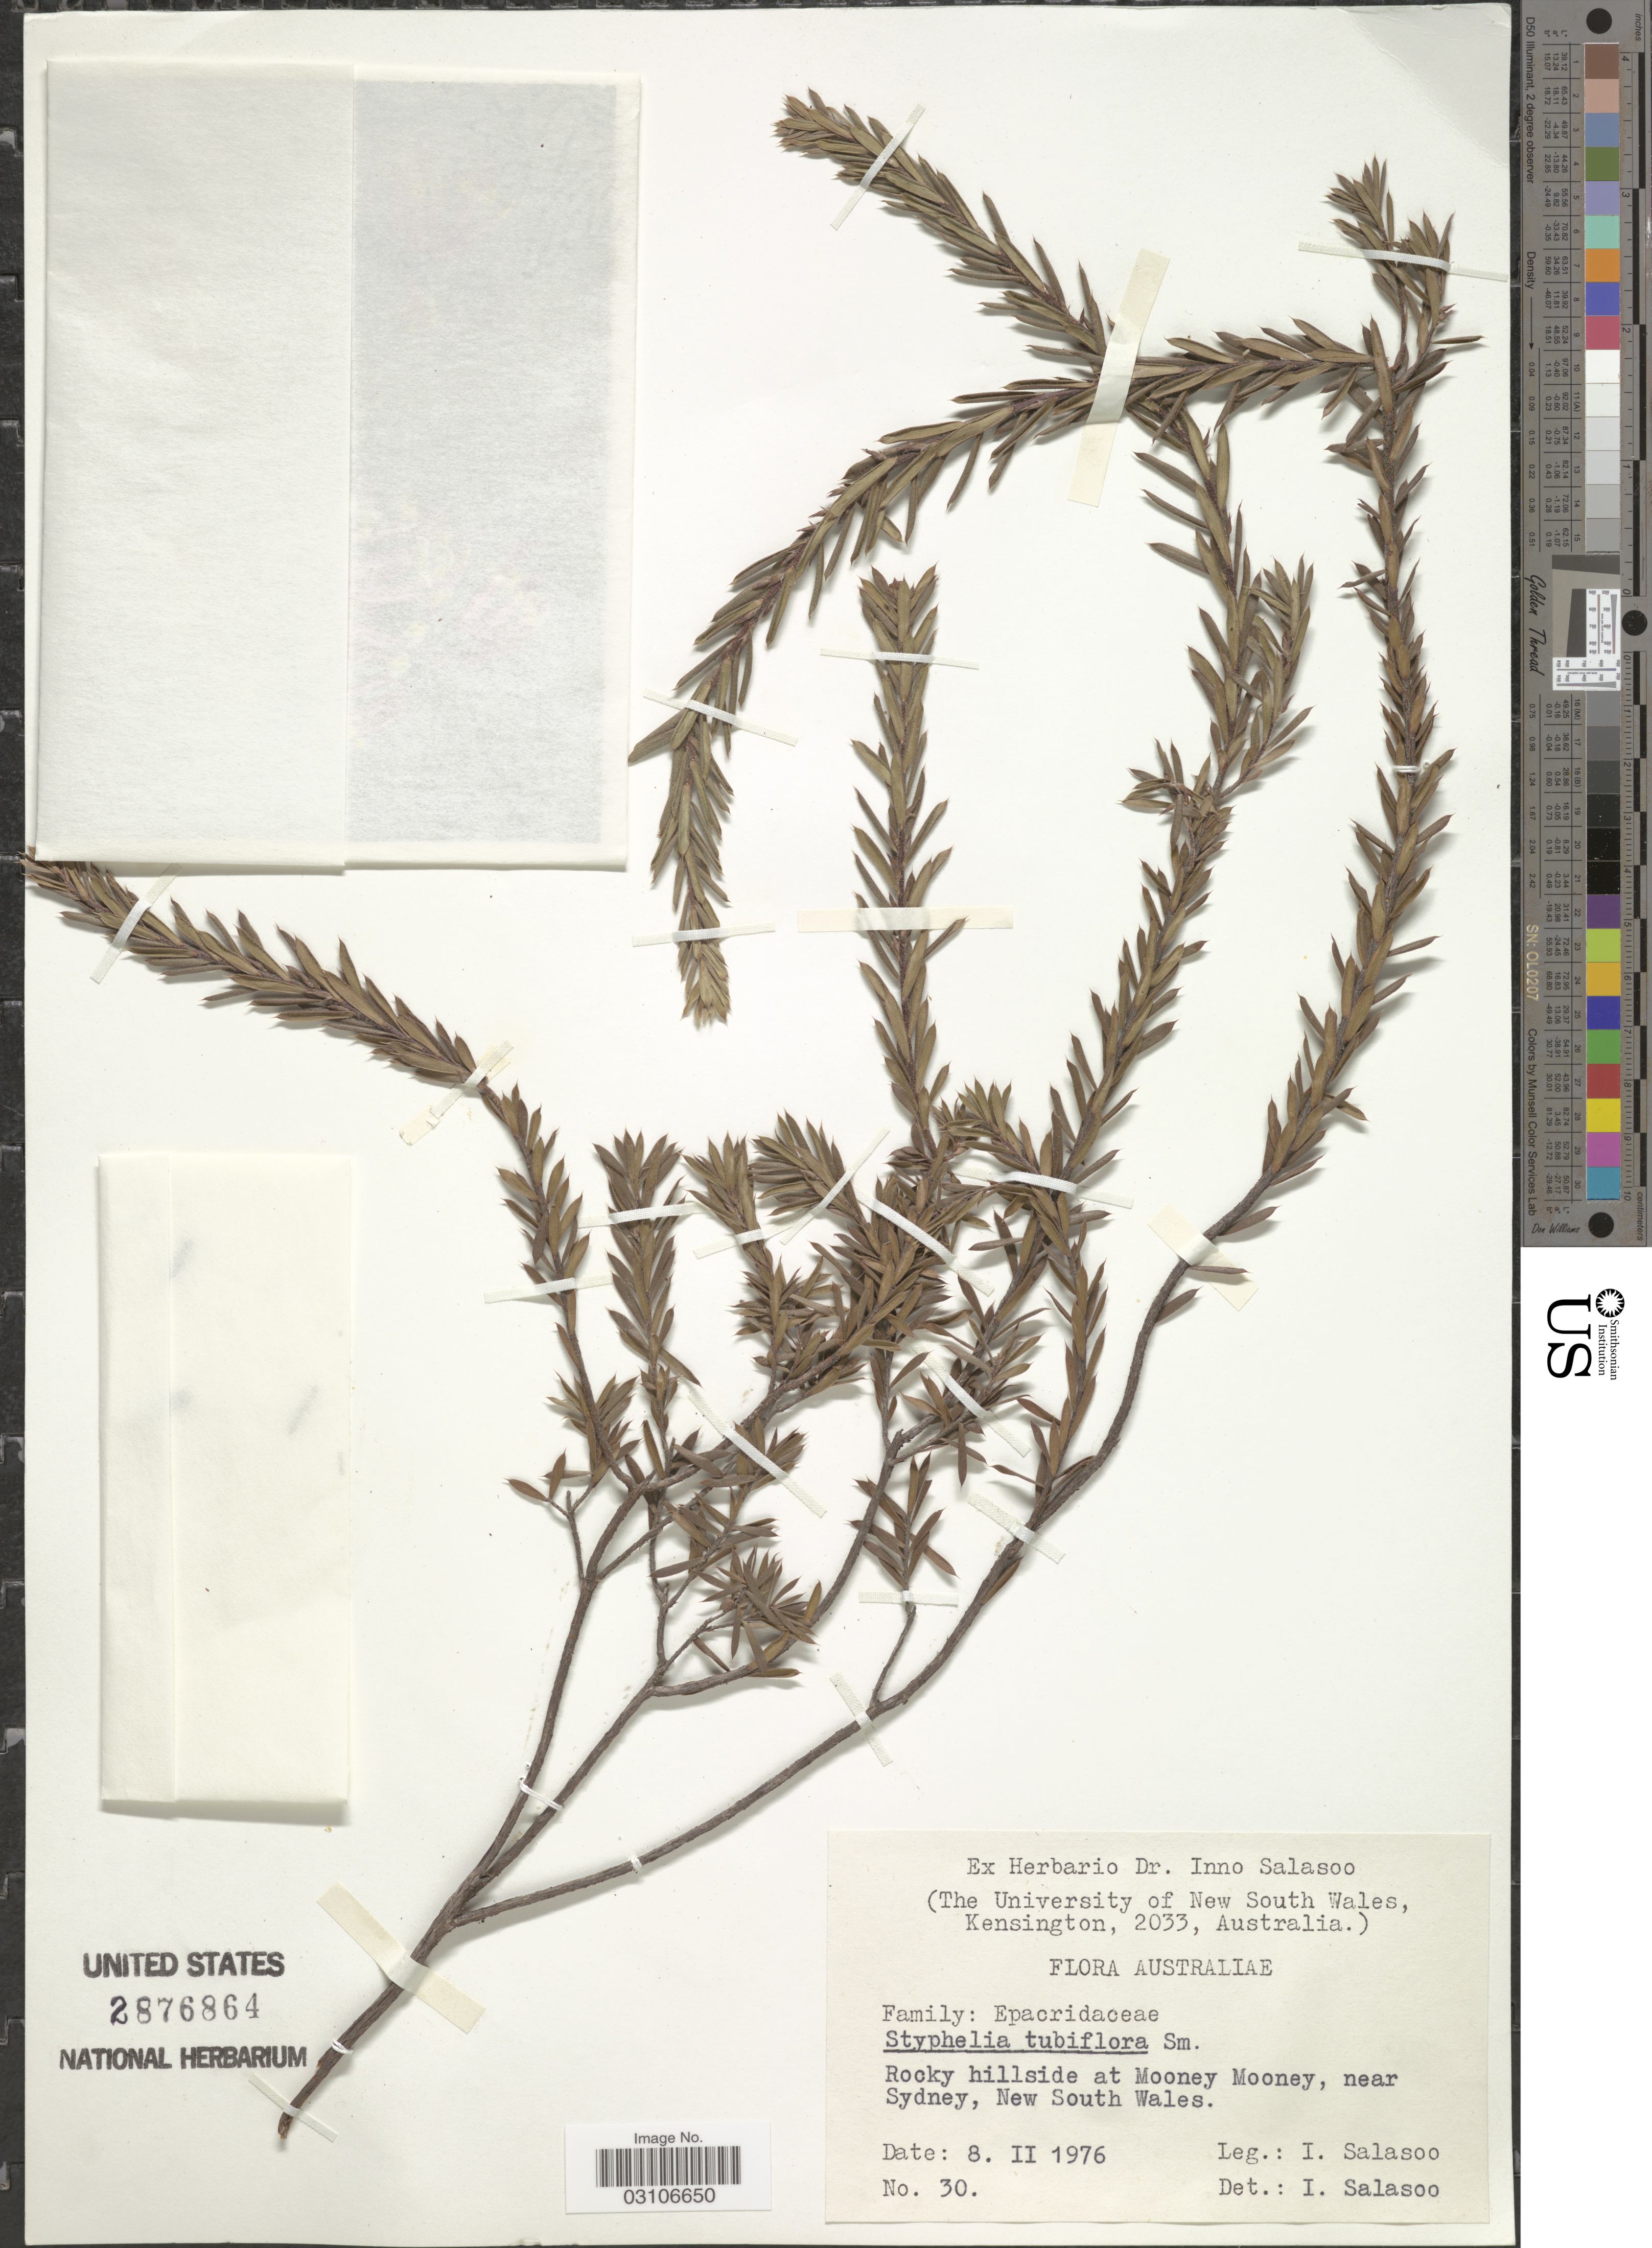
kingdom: Plantae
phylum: Tracheophyta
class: Magnoliopsida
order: Ericales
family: Ericaceae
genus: Styphelia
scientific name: Styphelia tubiflora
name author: L.S. Sm.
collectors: I. Salasoo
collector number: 30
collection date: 1976-02-08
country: Australia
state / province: New South Wales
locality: Rocky hillside at Mooney Mooney, near Sydney.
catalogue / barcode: US 2876864